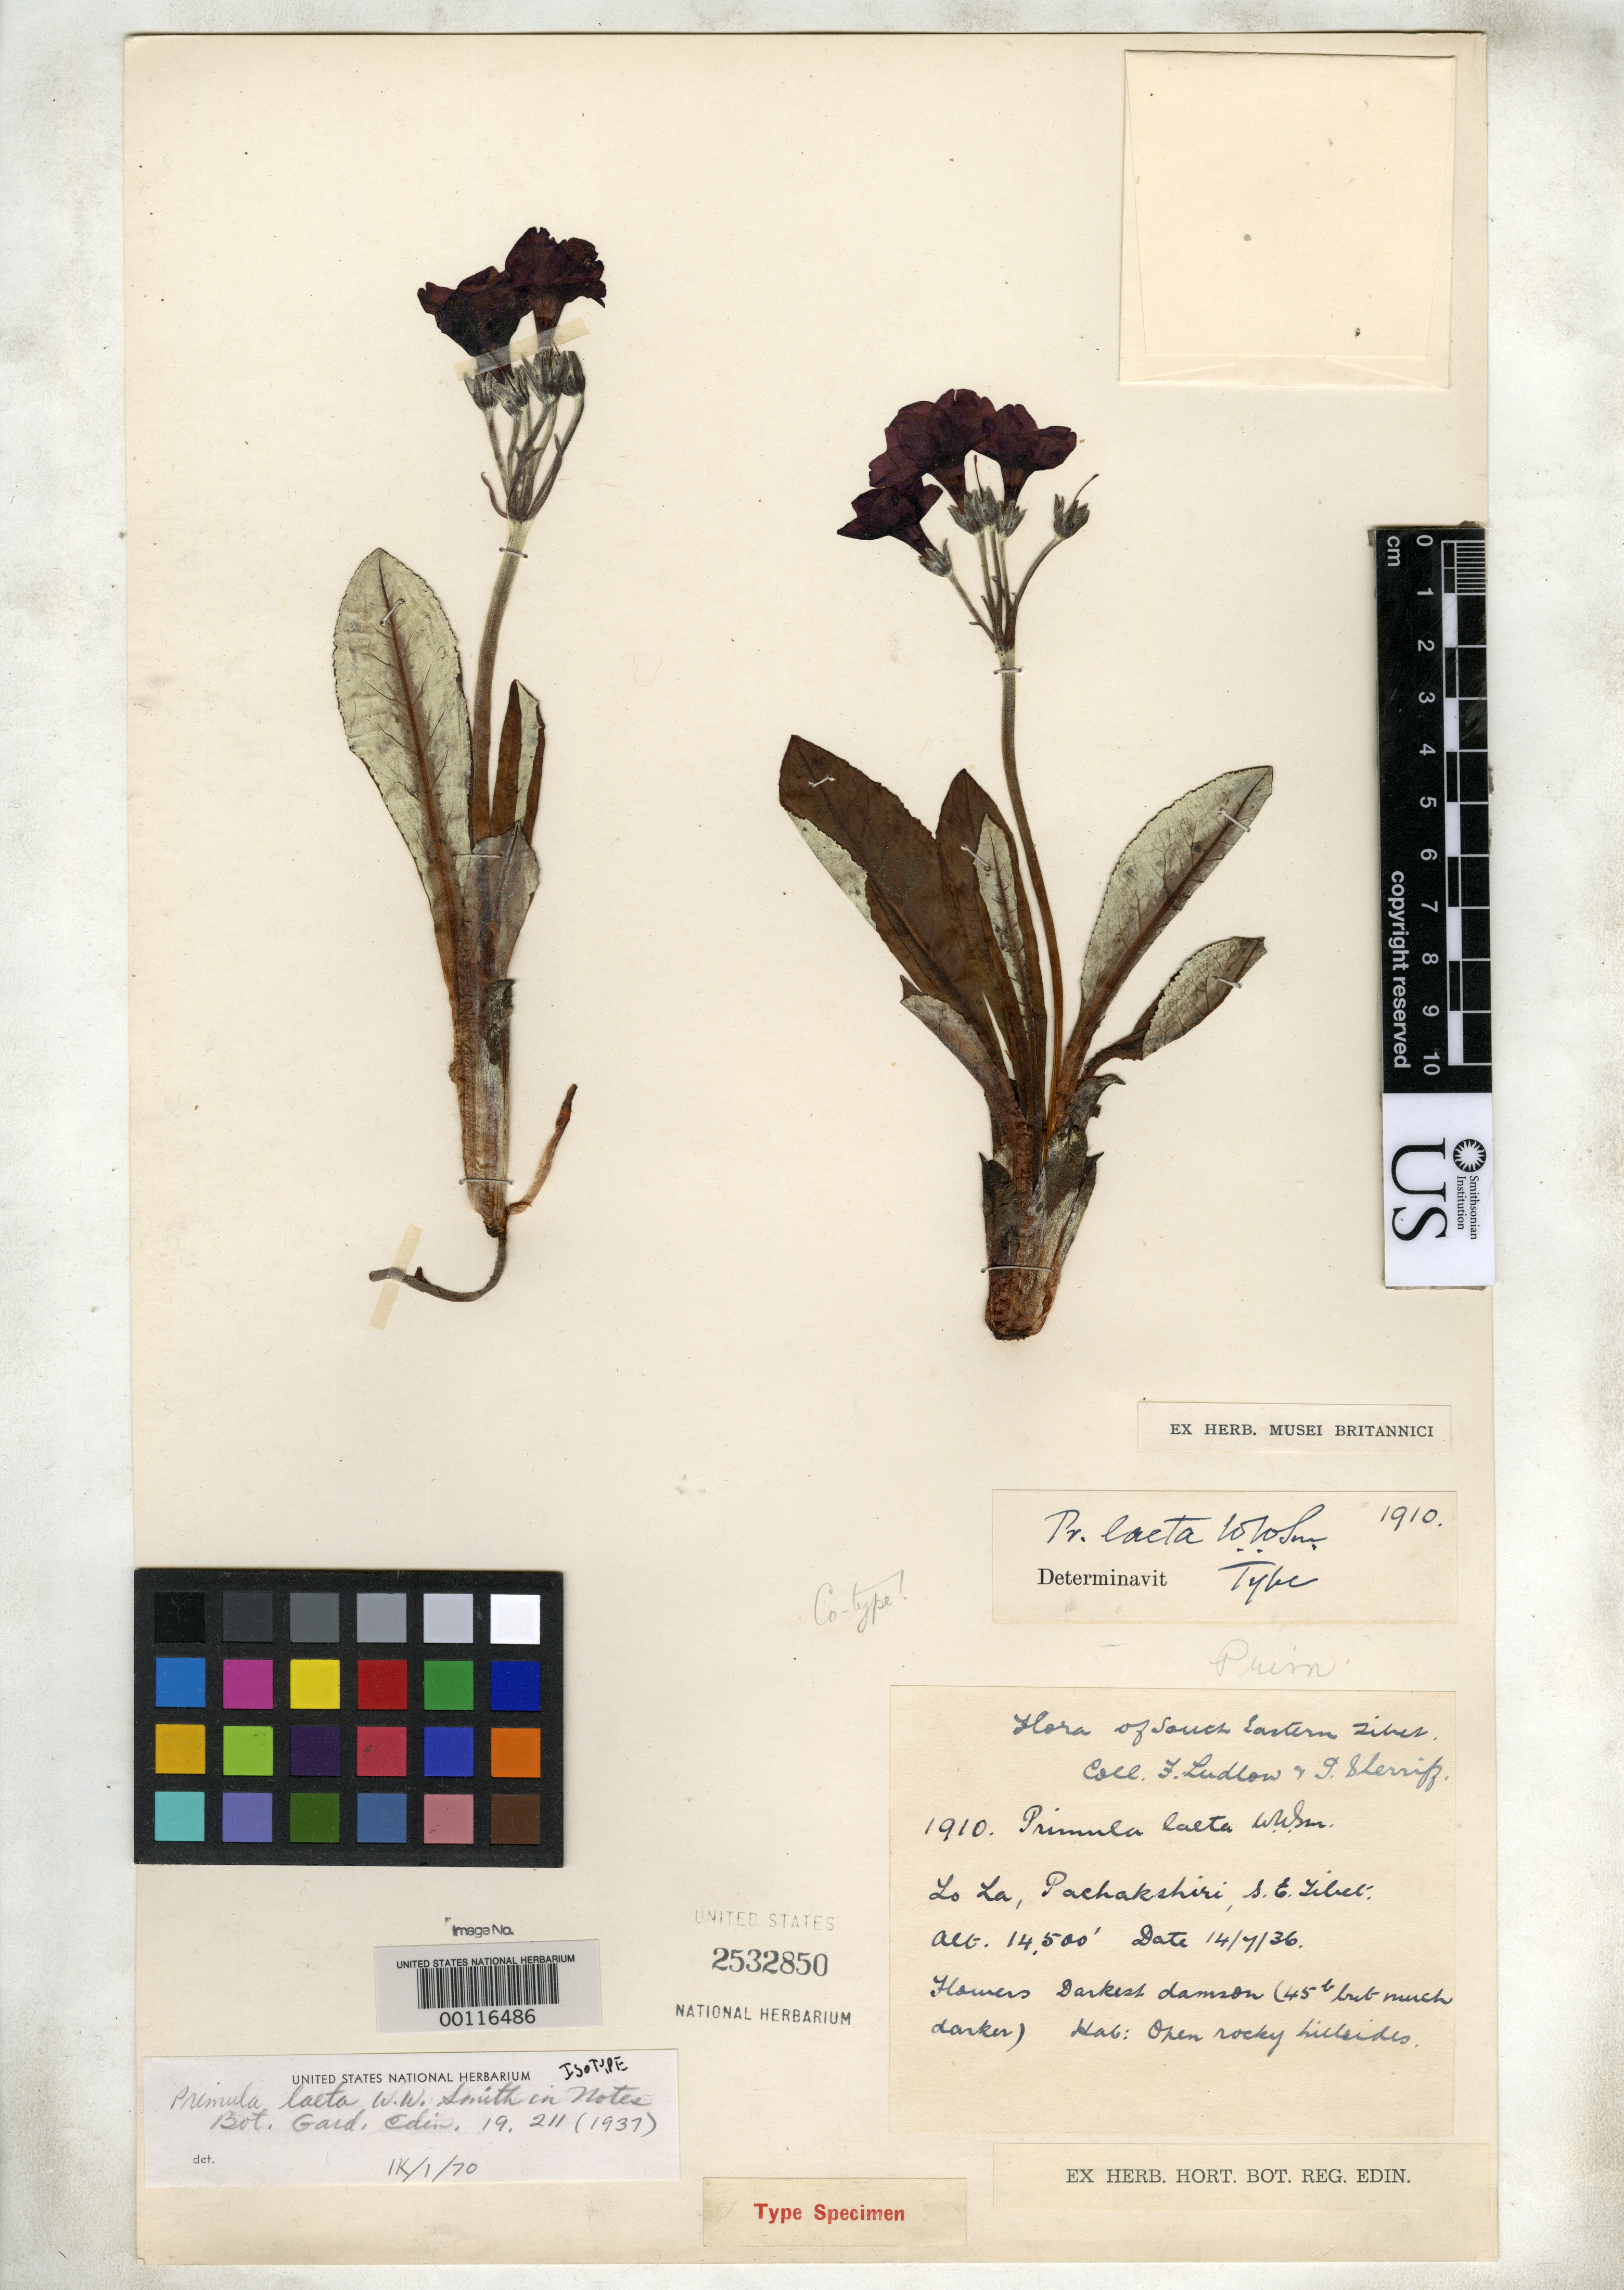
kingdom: Plantae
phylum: Tracheophyta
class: Magnoliopsida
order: Ericales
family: Primulaceae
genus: Primula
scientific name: Primula laeta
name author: W.W. Sm.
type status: Isotype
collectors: F. Ludlow & G. Sherrif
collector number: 1910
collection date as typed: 14 Jul 1936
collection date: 1936-07-14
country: China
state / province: Xizang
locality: Pachakshiri, Lola.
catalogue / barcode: US 2532850